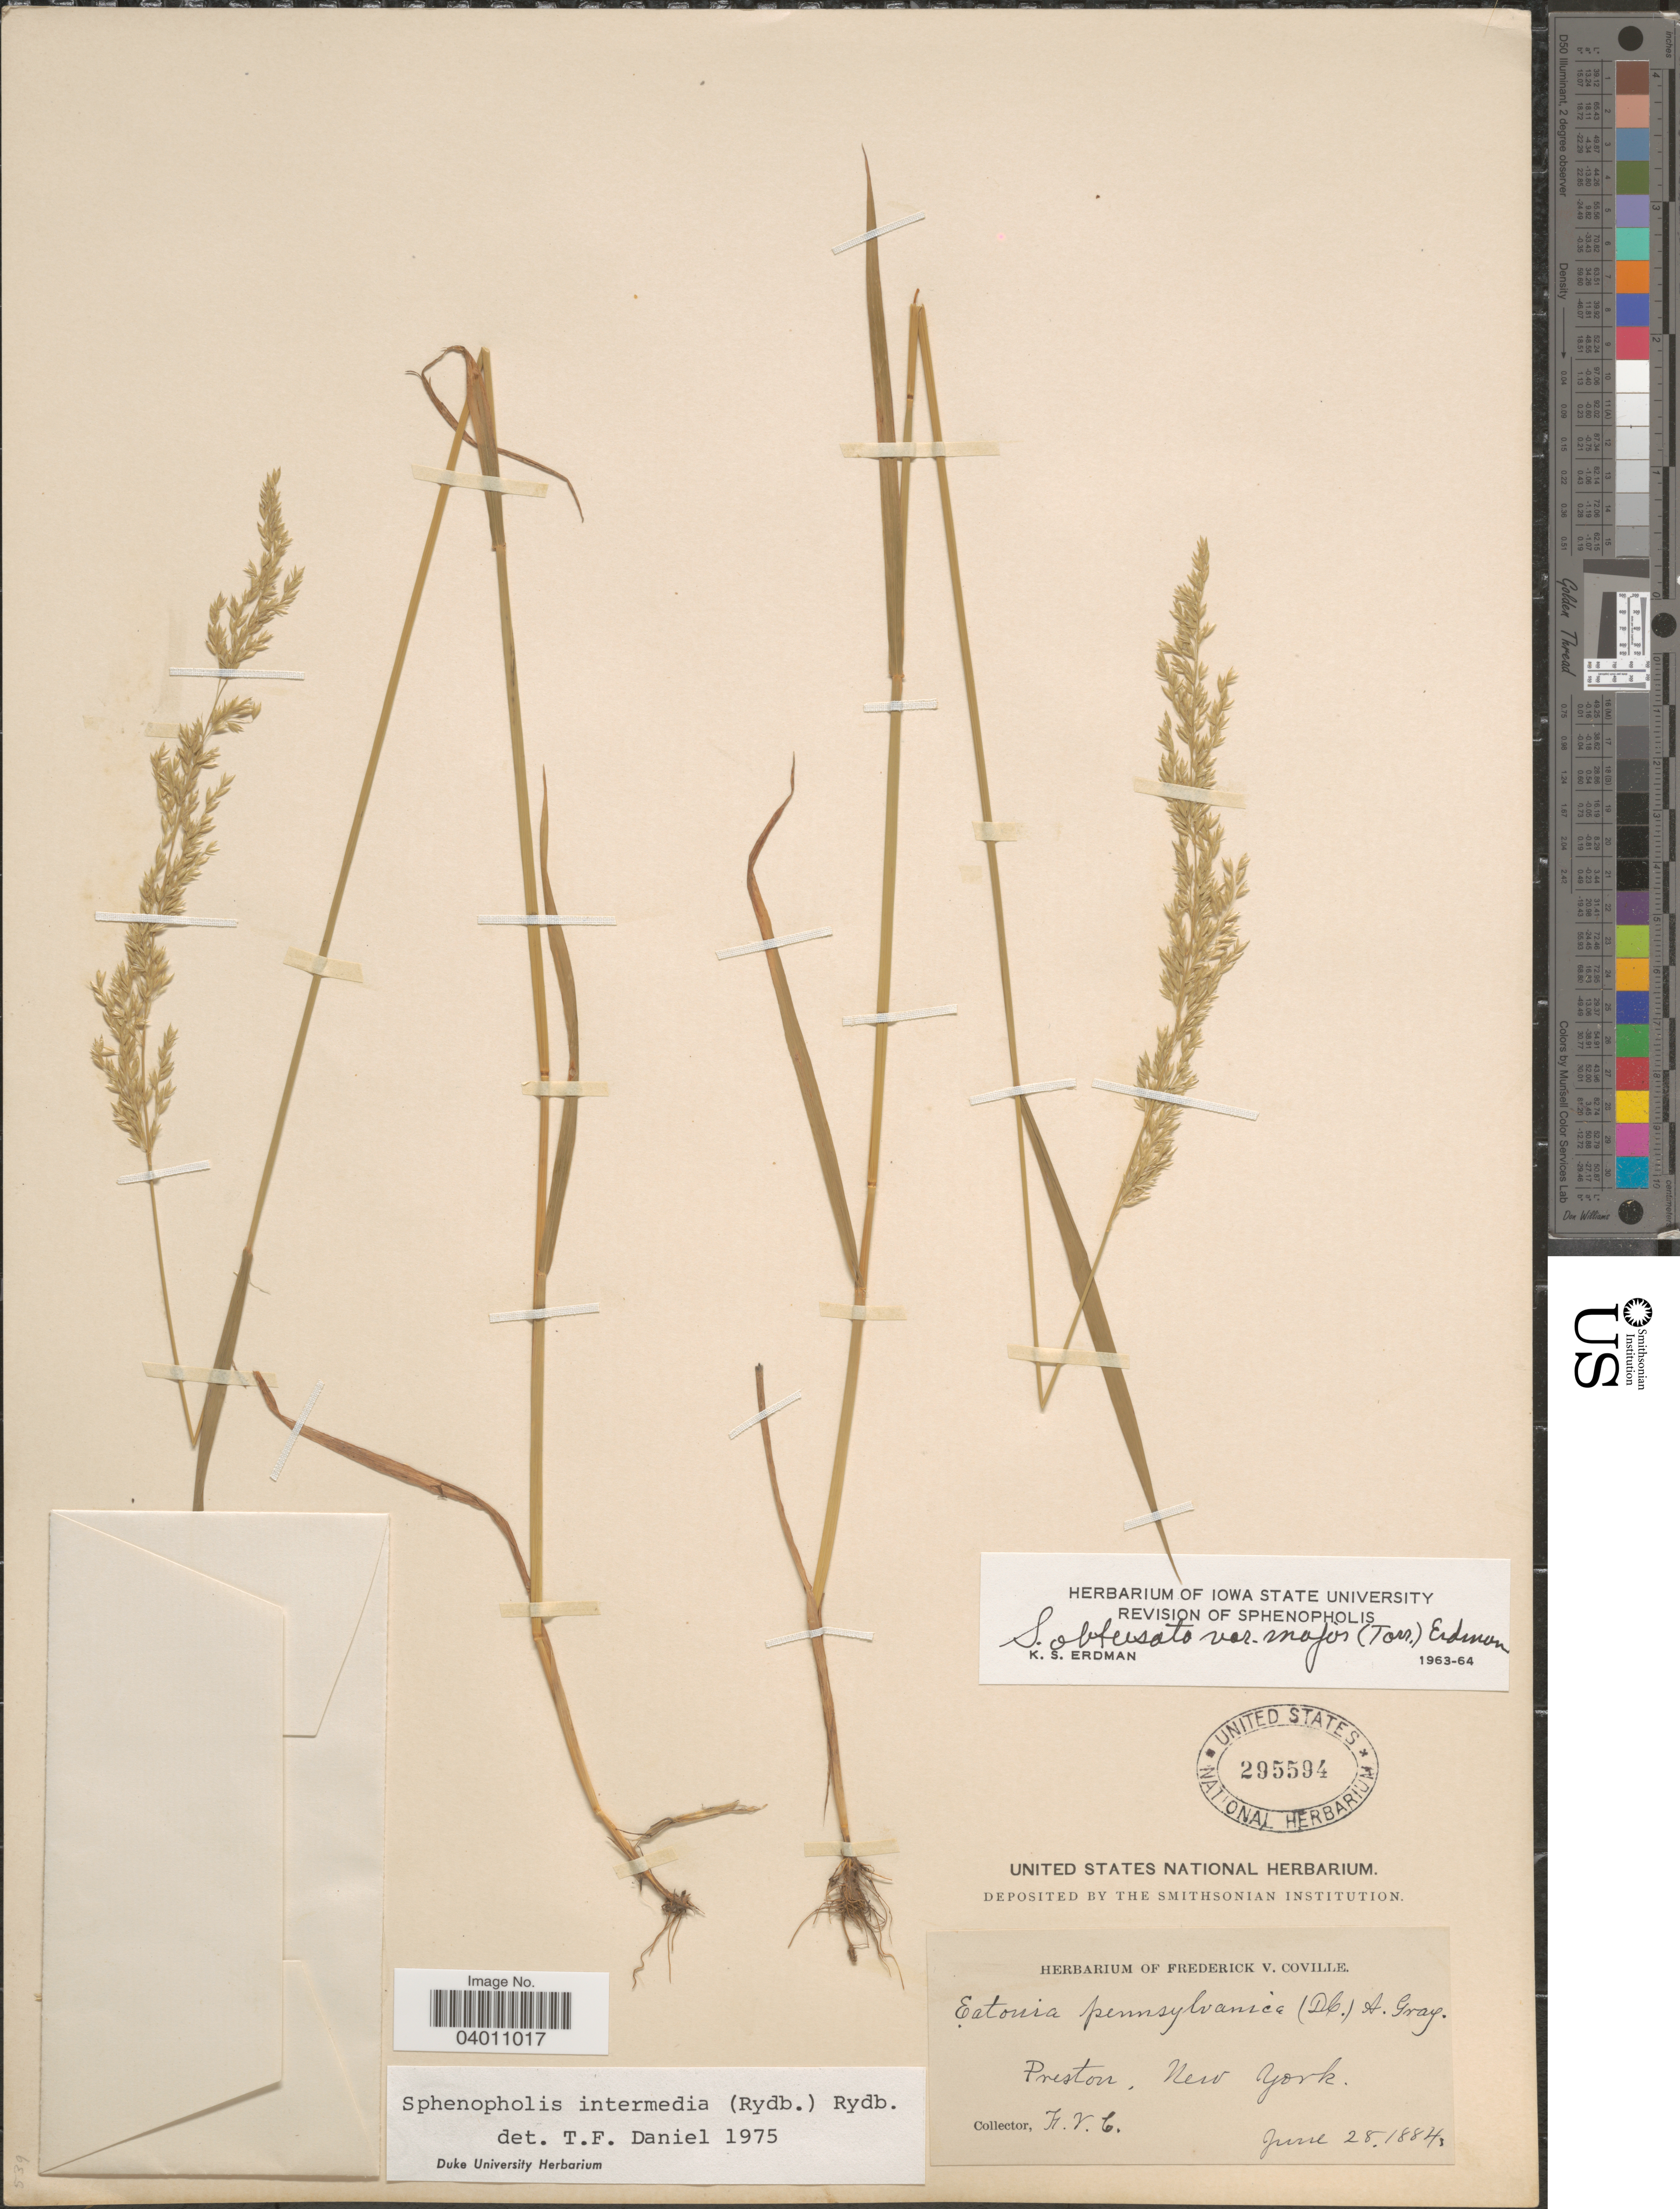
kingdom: Plantae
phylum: Tracheophyta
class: Liliopsida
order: Poales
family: Poaceae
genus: Sphenopholis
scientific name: Sphenopholis intermedia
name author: (Rydb.) Rydb.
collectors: F. V. Coville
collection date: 1884-06-28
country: United States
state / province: New York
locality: Preston.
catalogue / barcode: US 295594